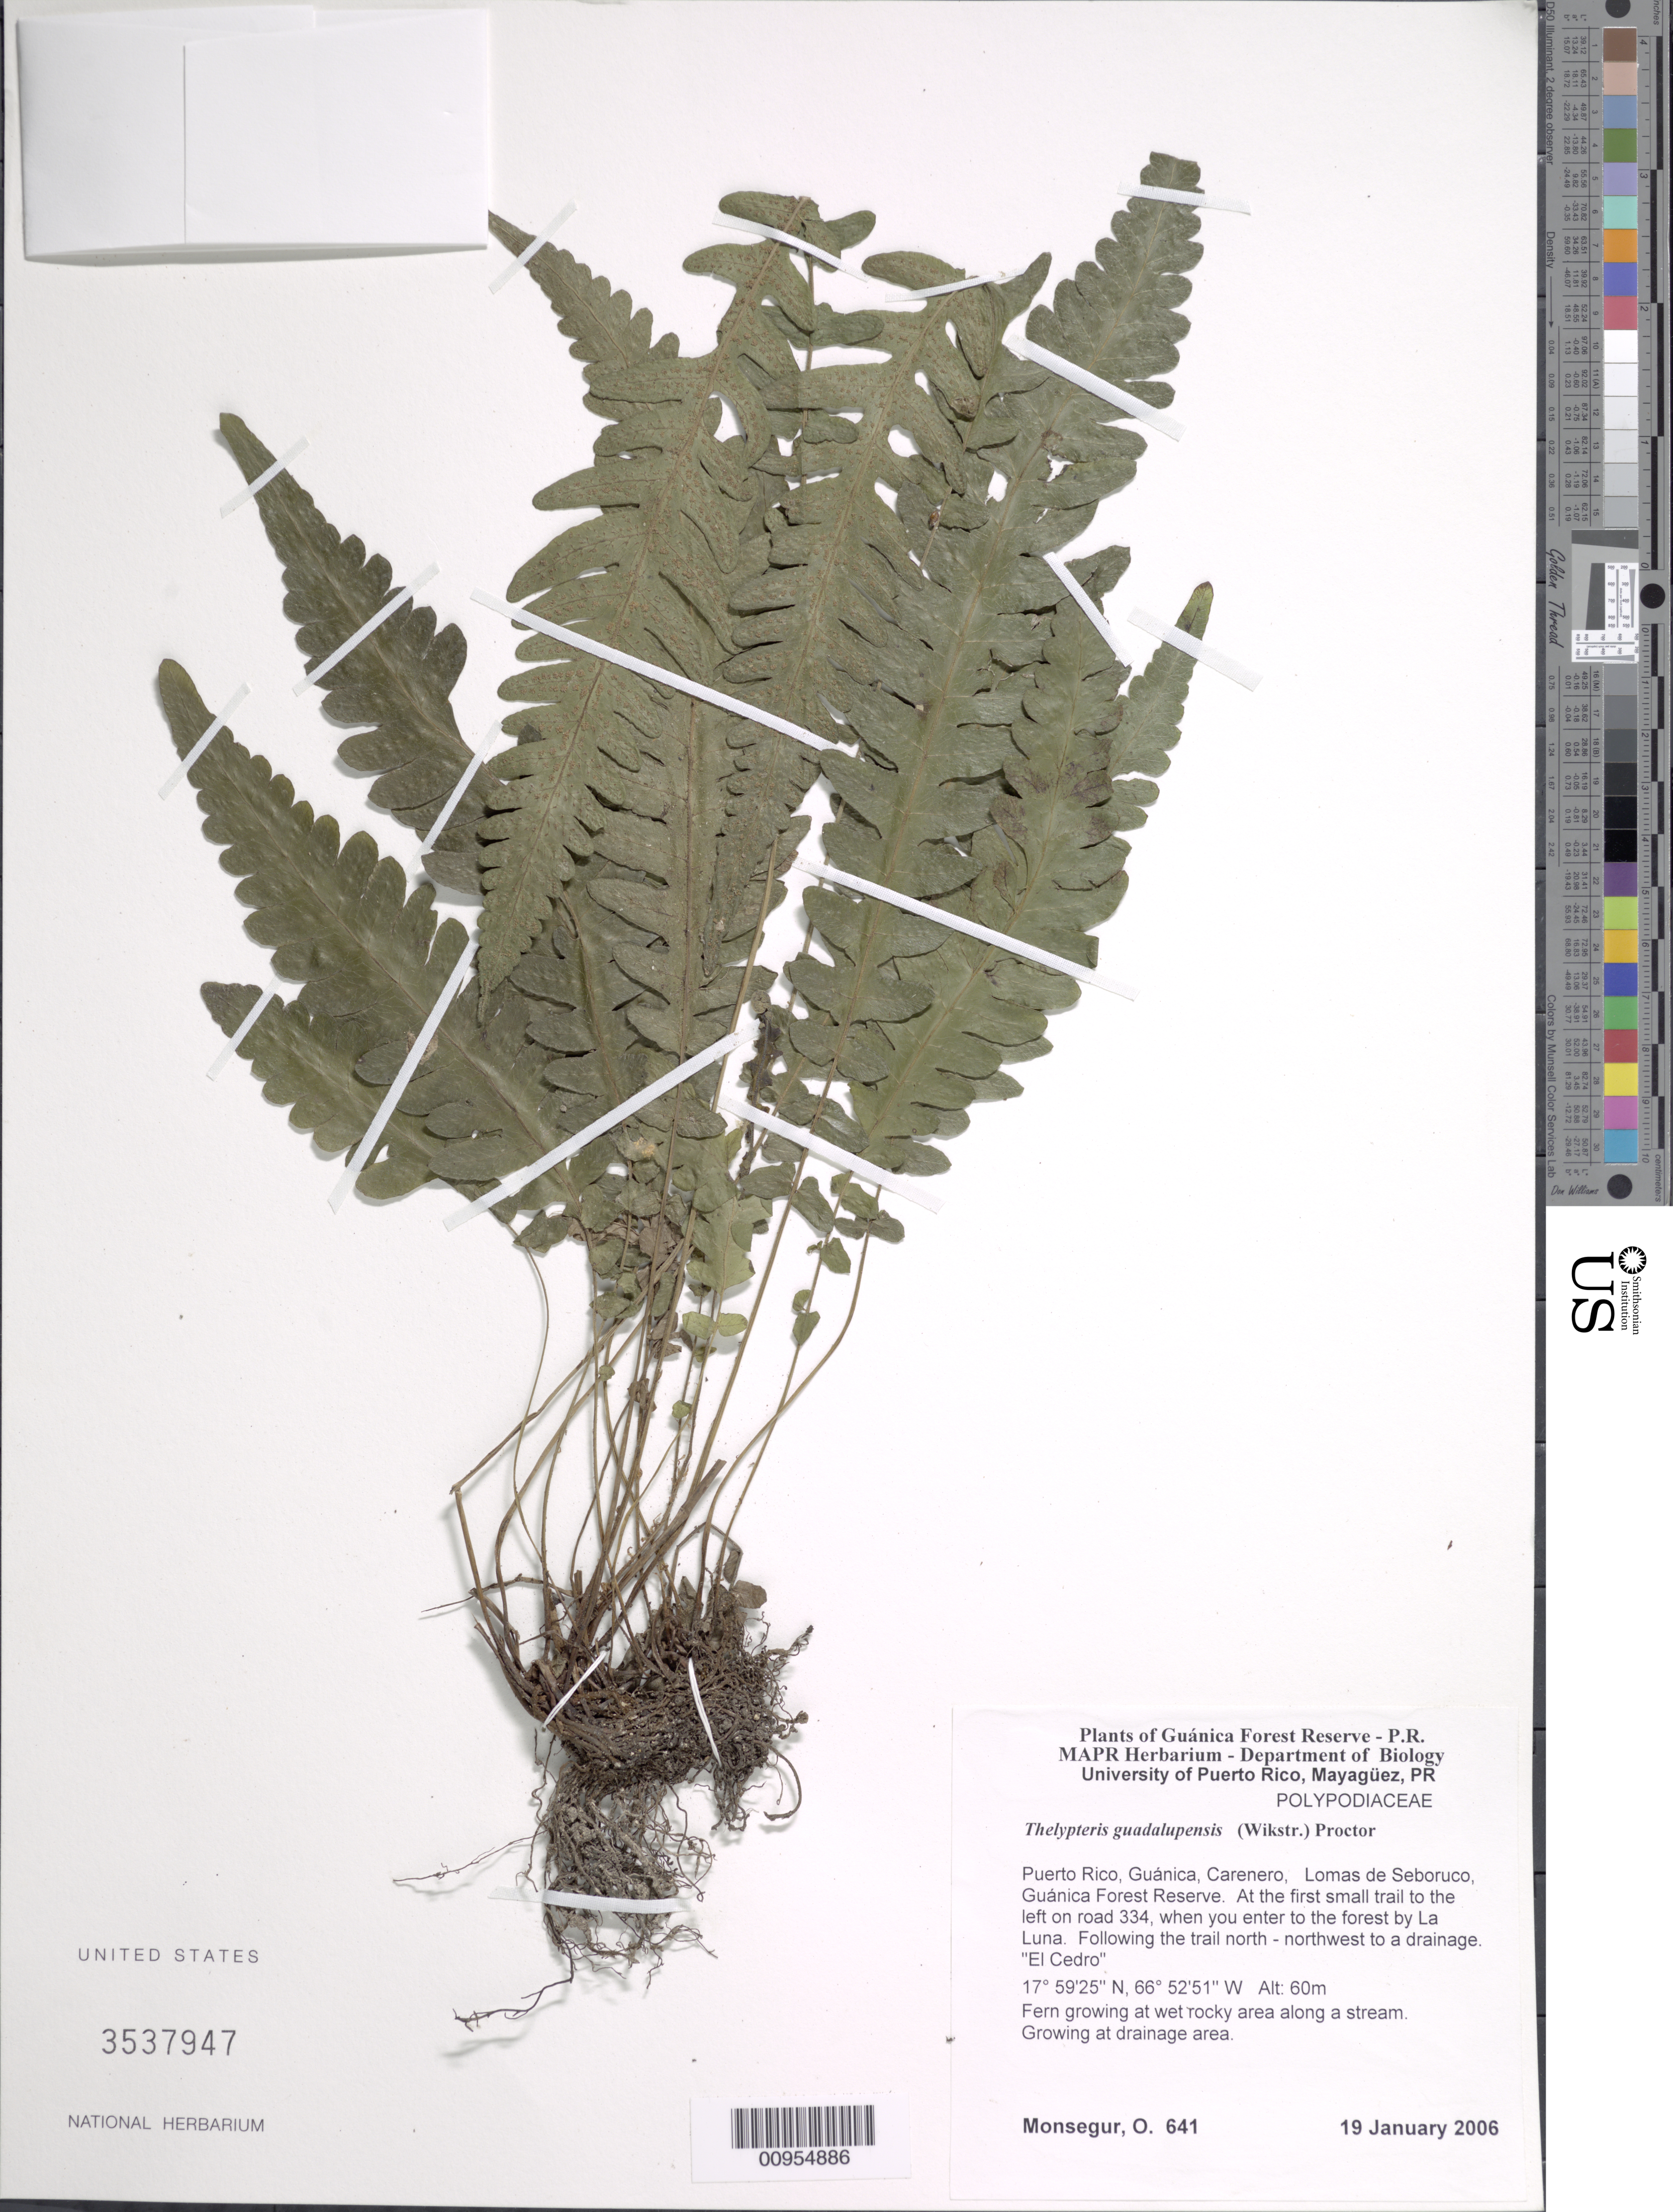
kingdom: Plantae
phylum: Tracheophyta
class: Polypodiopsida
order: Polypodiales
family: Thelypteridaceae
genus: Goniopteris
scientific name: Goniopteris guadelupensis (Wikstr.) comb. nov., ined 2015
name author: (Wikstr.)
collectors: O. Monsegur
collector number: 641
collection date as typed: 19 Jan 2006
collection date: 2006-01-19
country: Puerto Rico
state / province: Guánica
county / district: Carenero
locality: Guánica Forest Reserve. Lomas de Seboruco, from road 334, taking Ojo de Agua Trail to the south.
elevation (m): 60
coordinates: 17.5925, 66.525144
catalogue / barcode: US 3537947